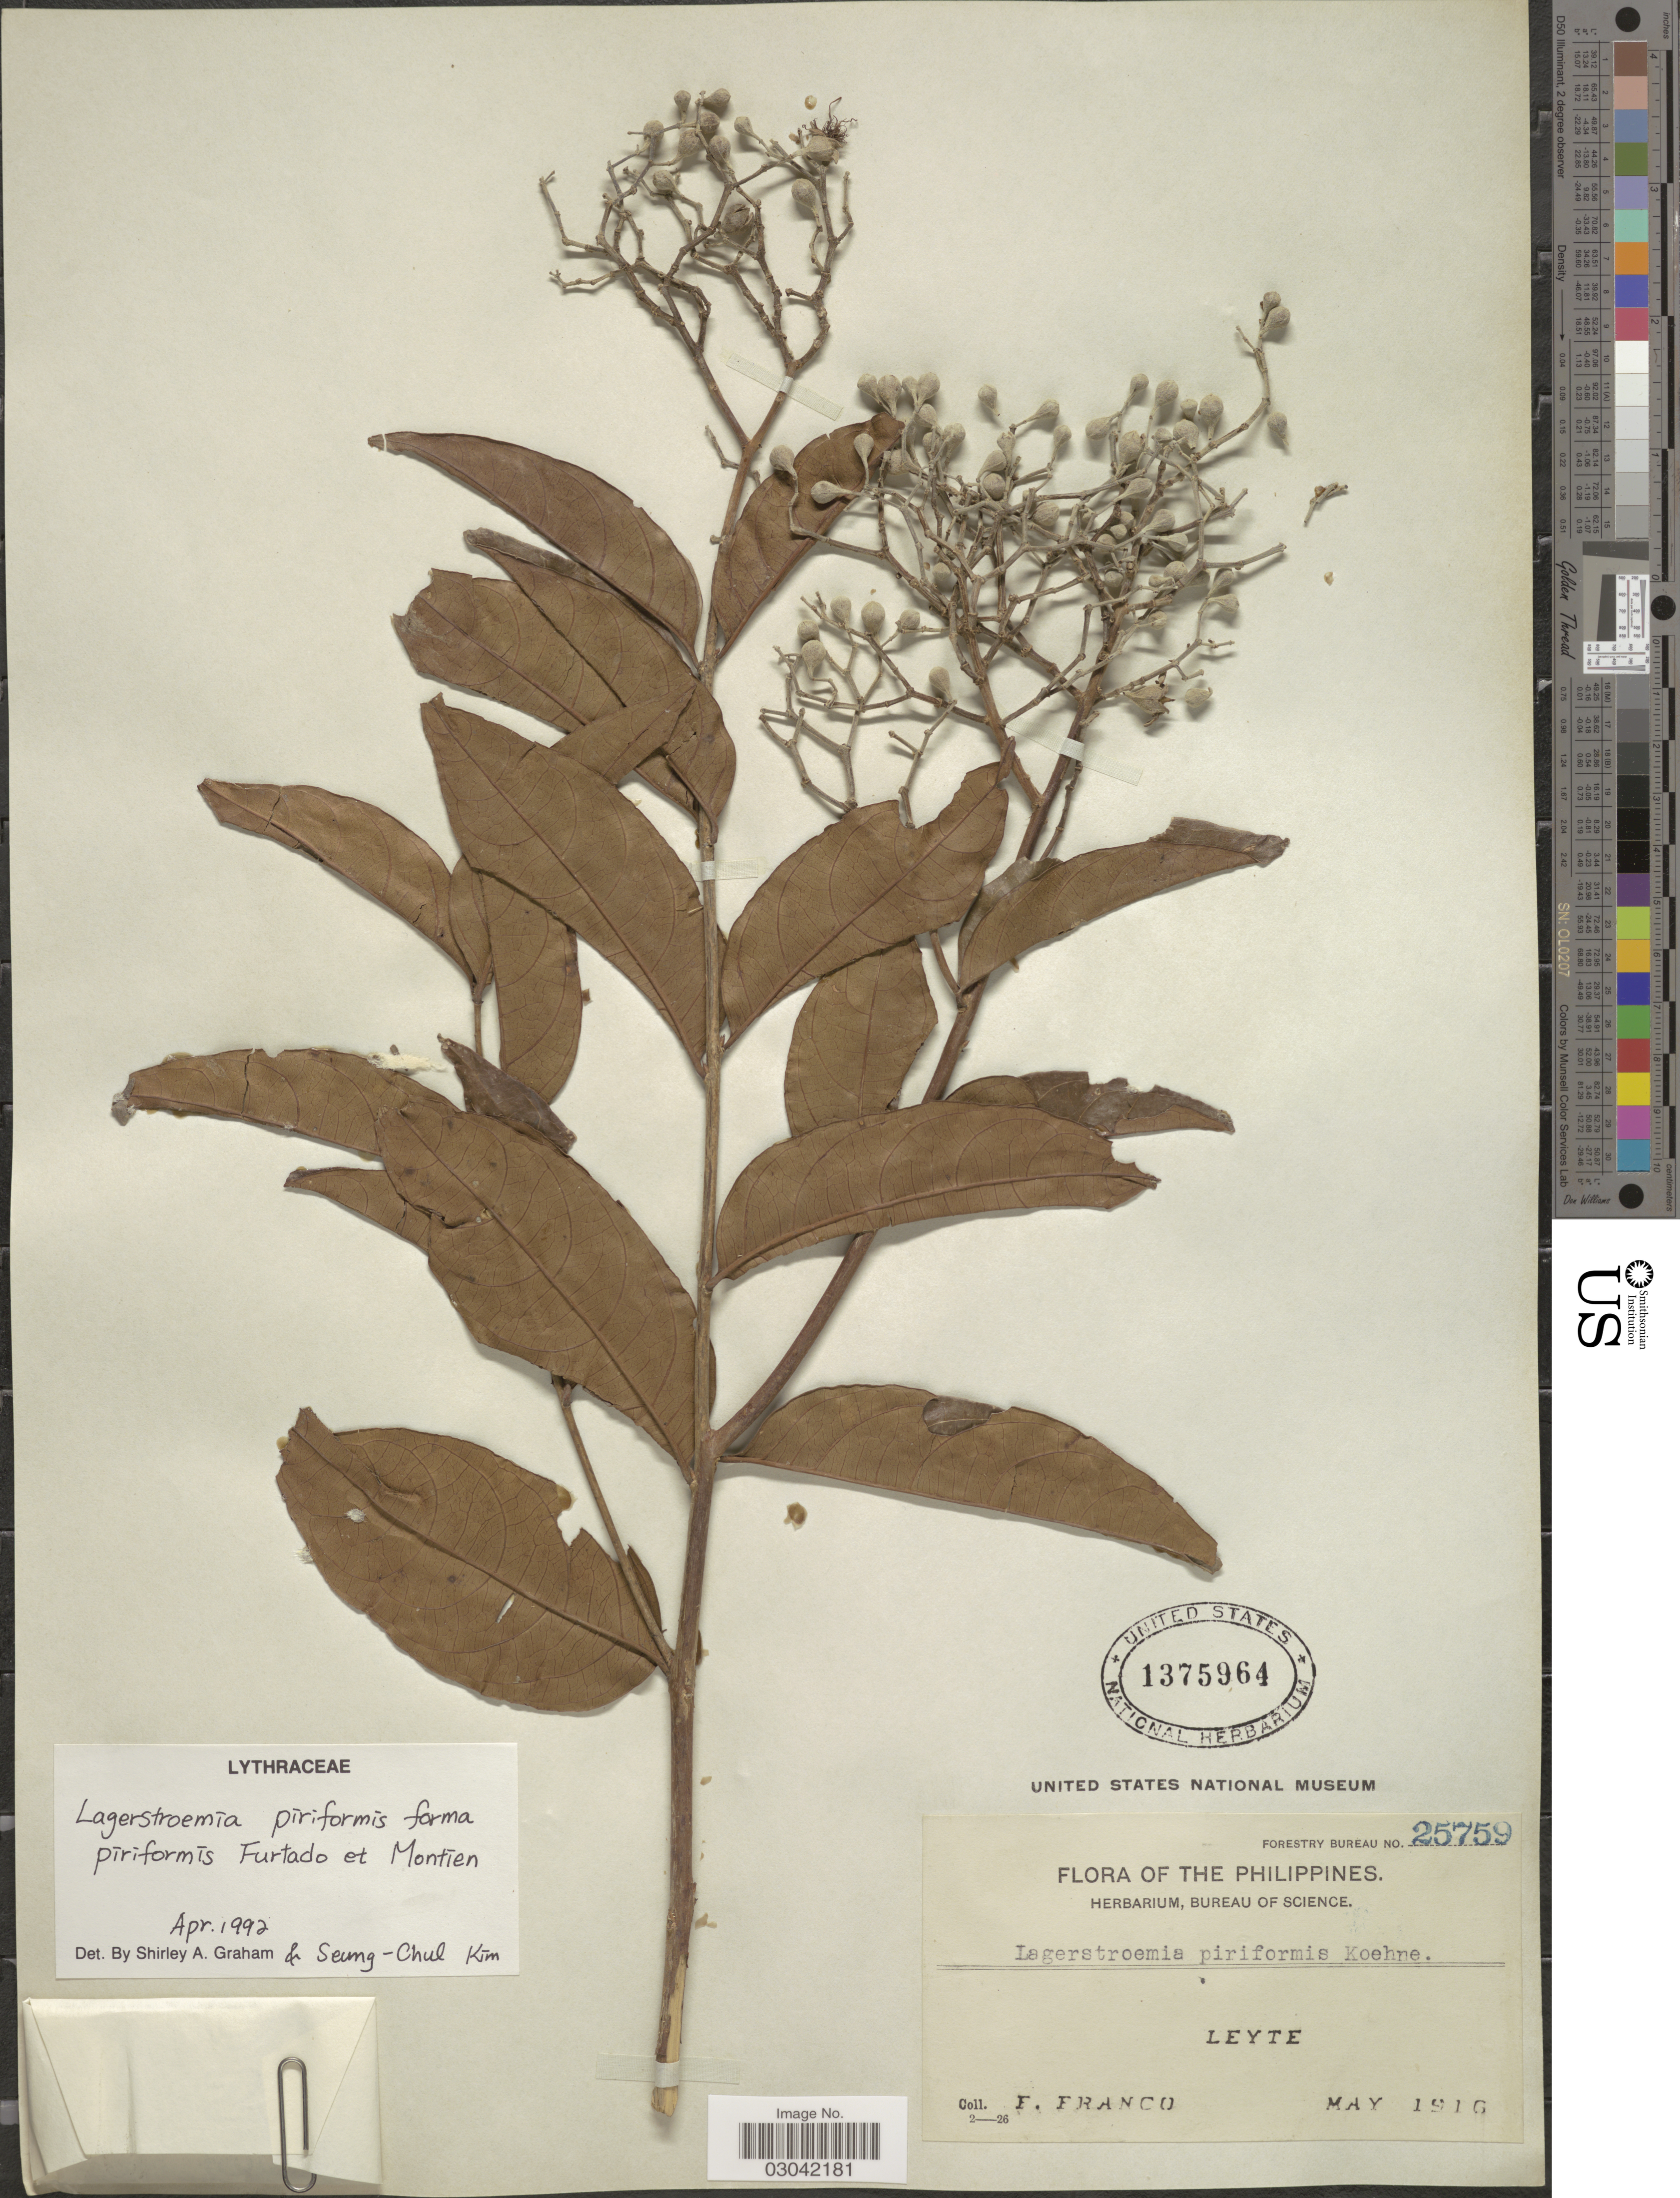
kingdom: Plantae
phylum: Tracheophyta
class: Magnoliopsida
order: Myrtales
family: Lythraceae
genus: Lagerstroemia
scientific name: Lagerstroemia piriformis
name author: Koehne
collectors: F. Franco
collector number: Forestry Bureau 25759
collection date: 1916-05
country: Philippines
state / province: Eastern Visayas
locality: Leyte.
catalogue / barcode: US 1375964